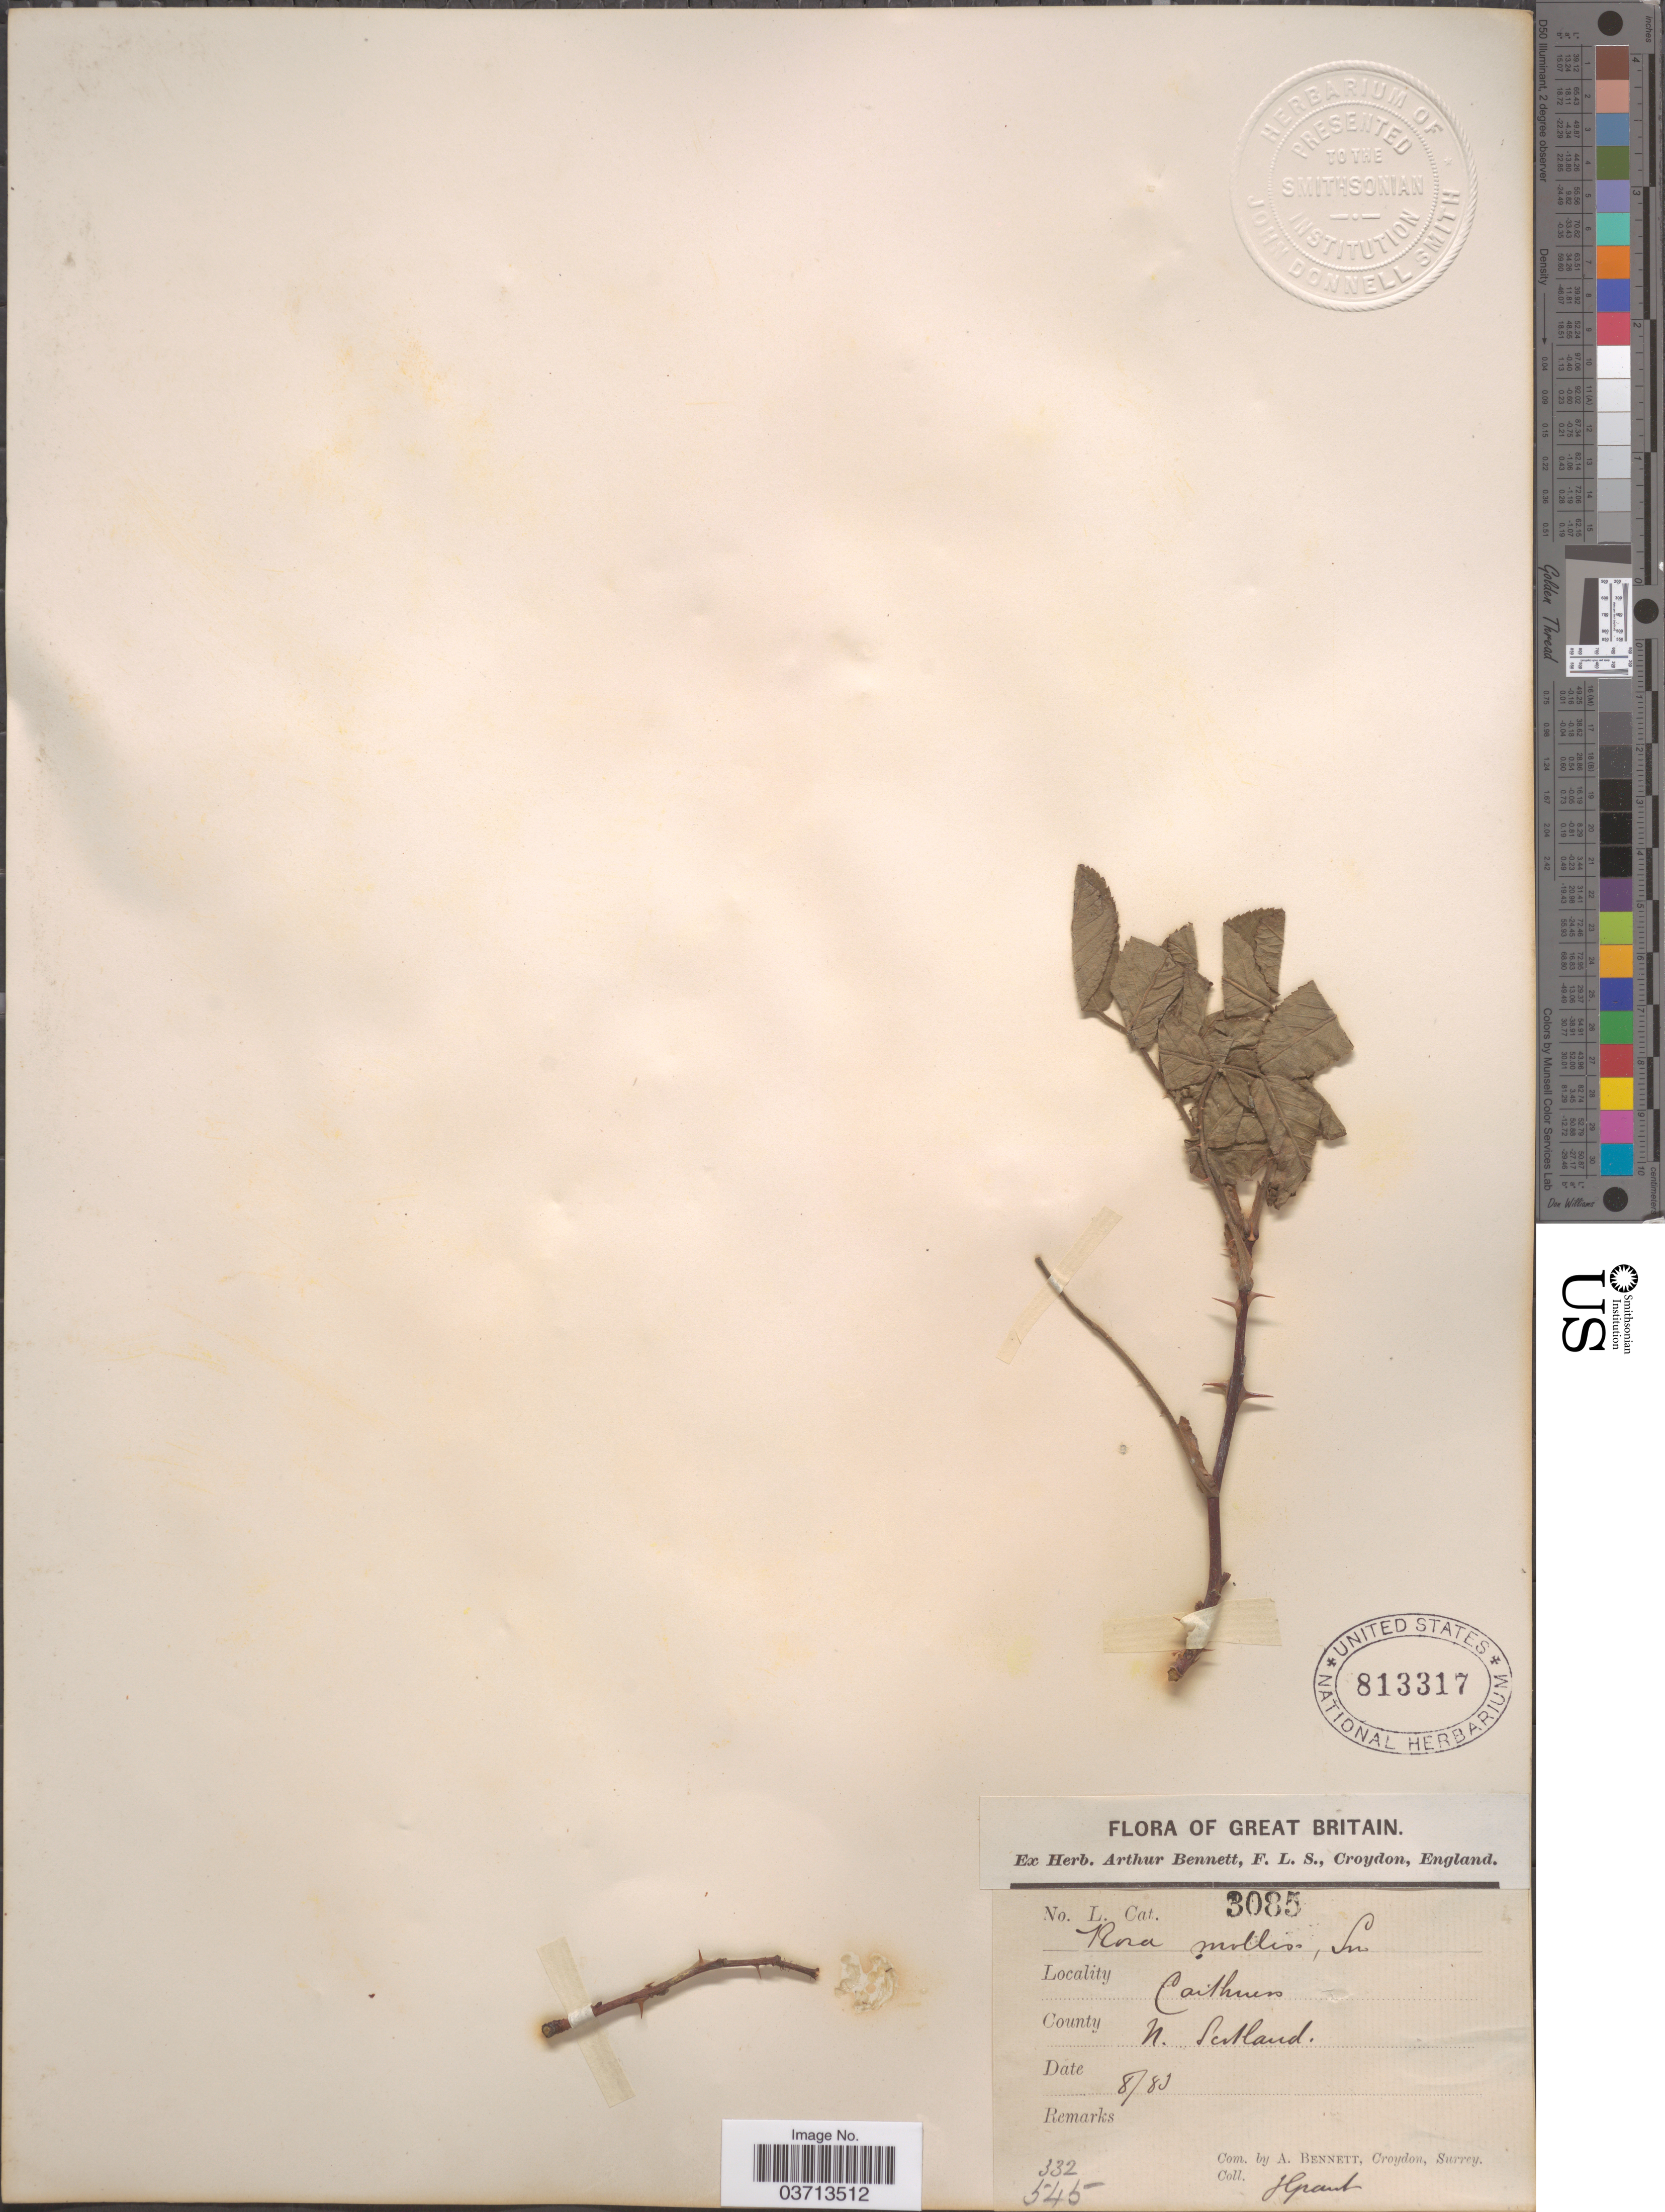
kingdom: Plantae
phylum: Tracheophyta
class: Magnoliopsida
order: Rosales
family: Rosaceae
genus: Rosa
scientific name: Rosa mollis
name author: Sm.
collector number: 332/545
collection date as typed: Transcribed d/m/y: /8/89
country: United Kingdom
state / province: Scotland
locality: Great Britain. Caithness. N. Scotland.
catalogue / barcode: US 813317